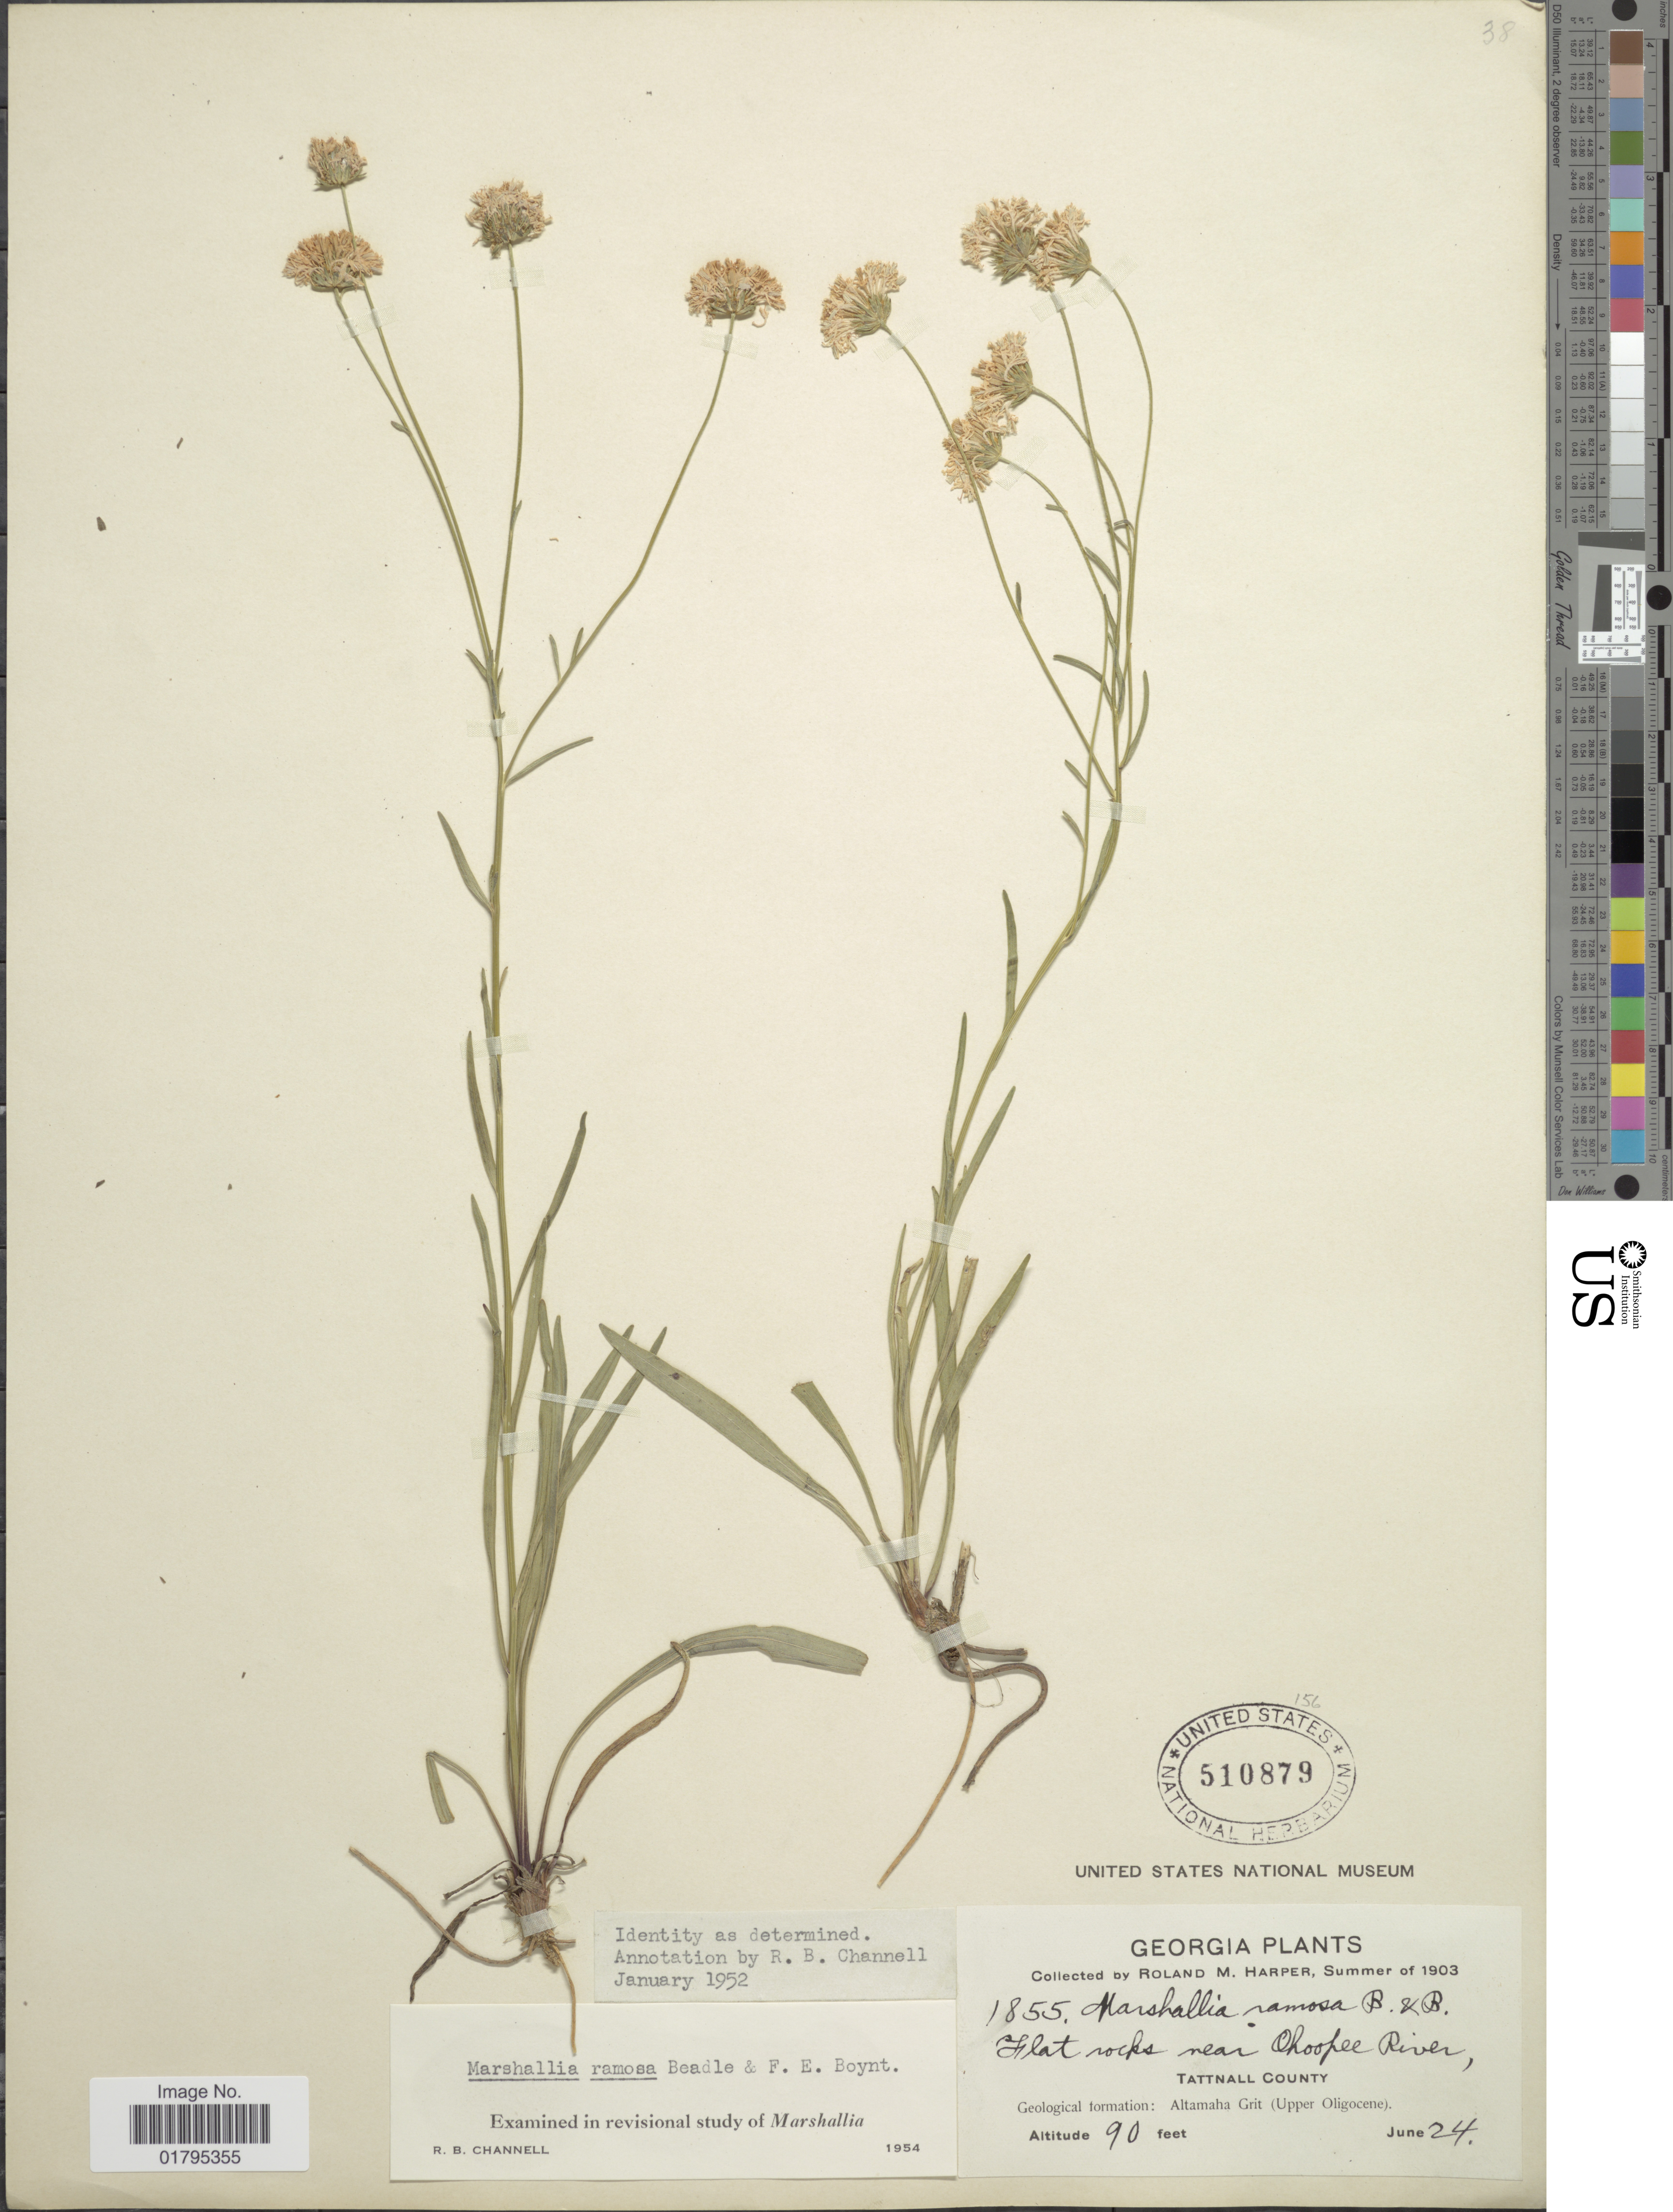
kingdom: Plantae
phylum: Tracheophyta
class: Magnoliopsida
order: Asterales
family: Asteraceae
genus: Marshallia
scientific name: Marshallia ramosa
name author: Beadle & F.E. Boynton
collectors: R. M. Harper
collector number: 1855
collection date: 1903-06-24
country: United States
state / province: Georgia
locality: Flat rocks near Ohoopee River, Tattnall County.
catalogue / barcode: US 510879